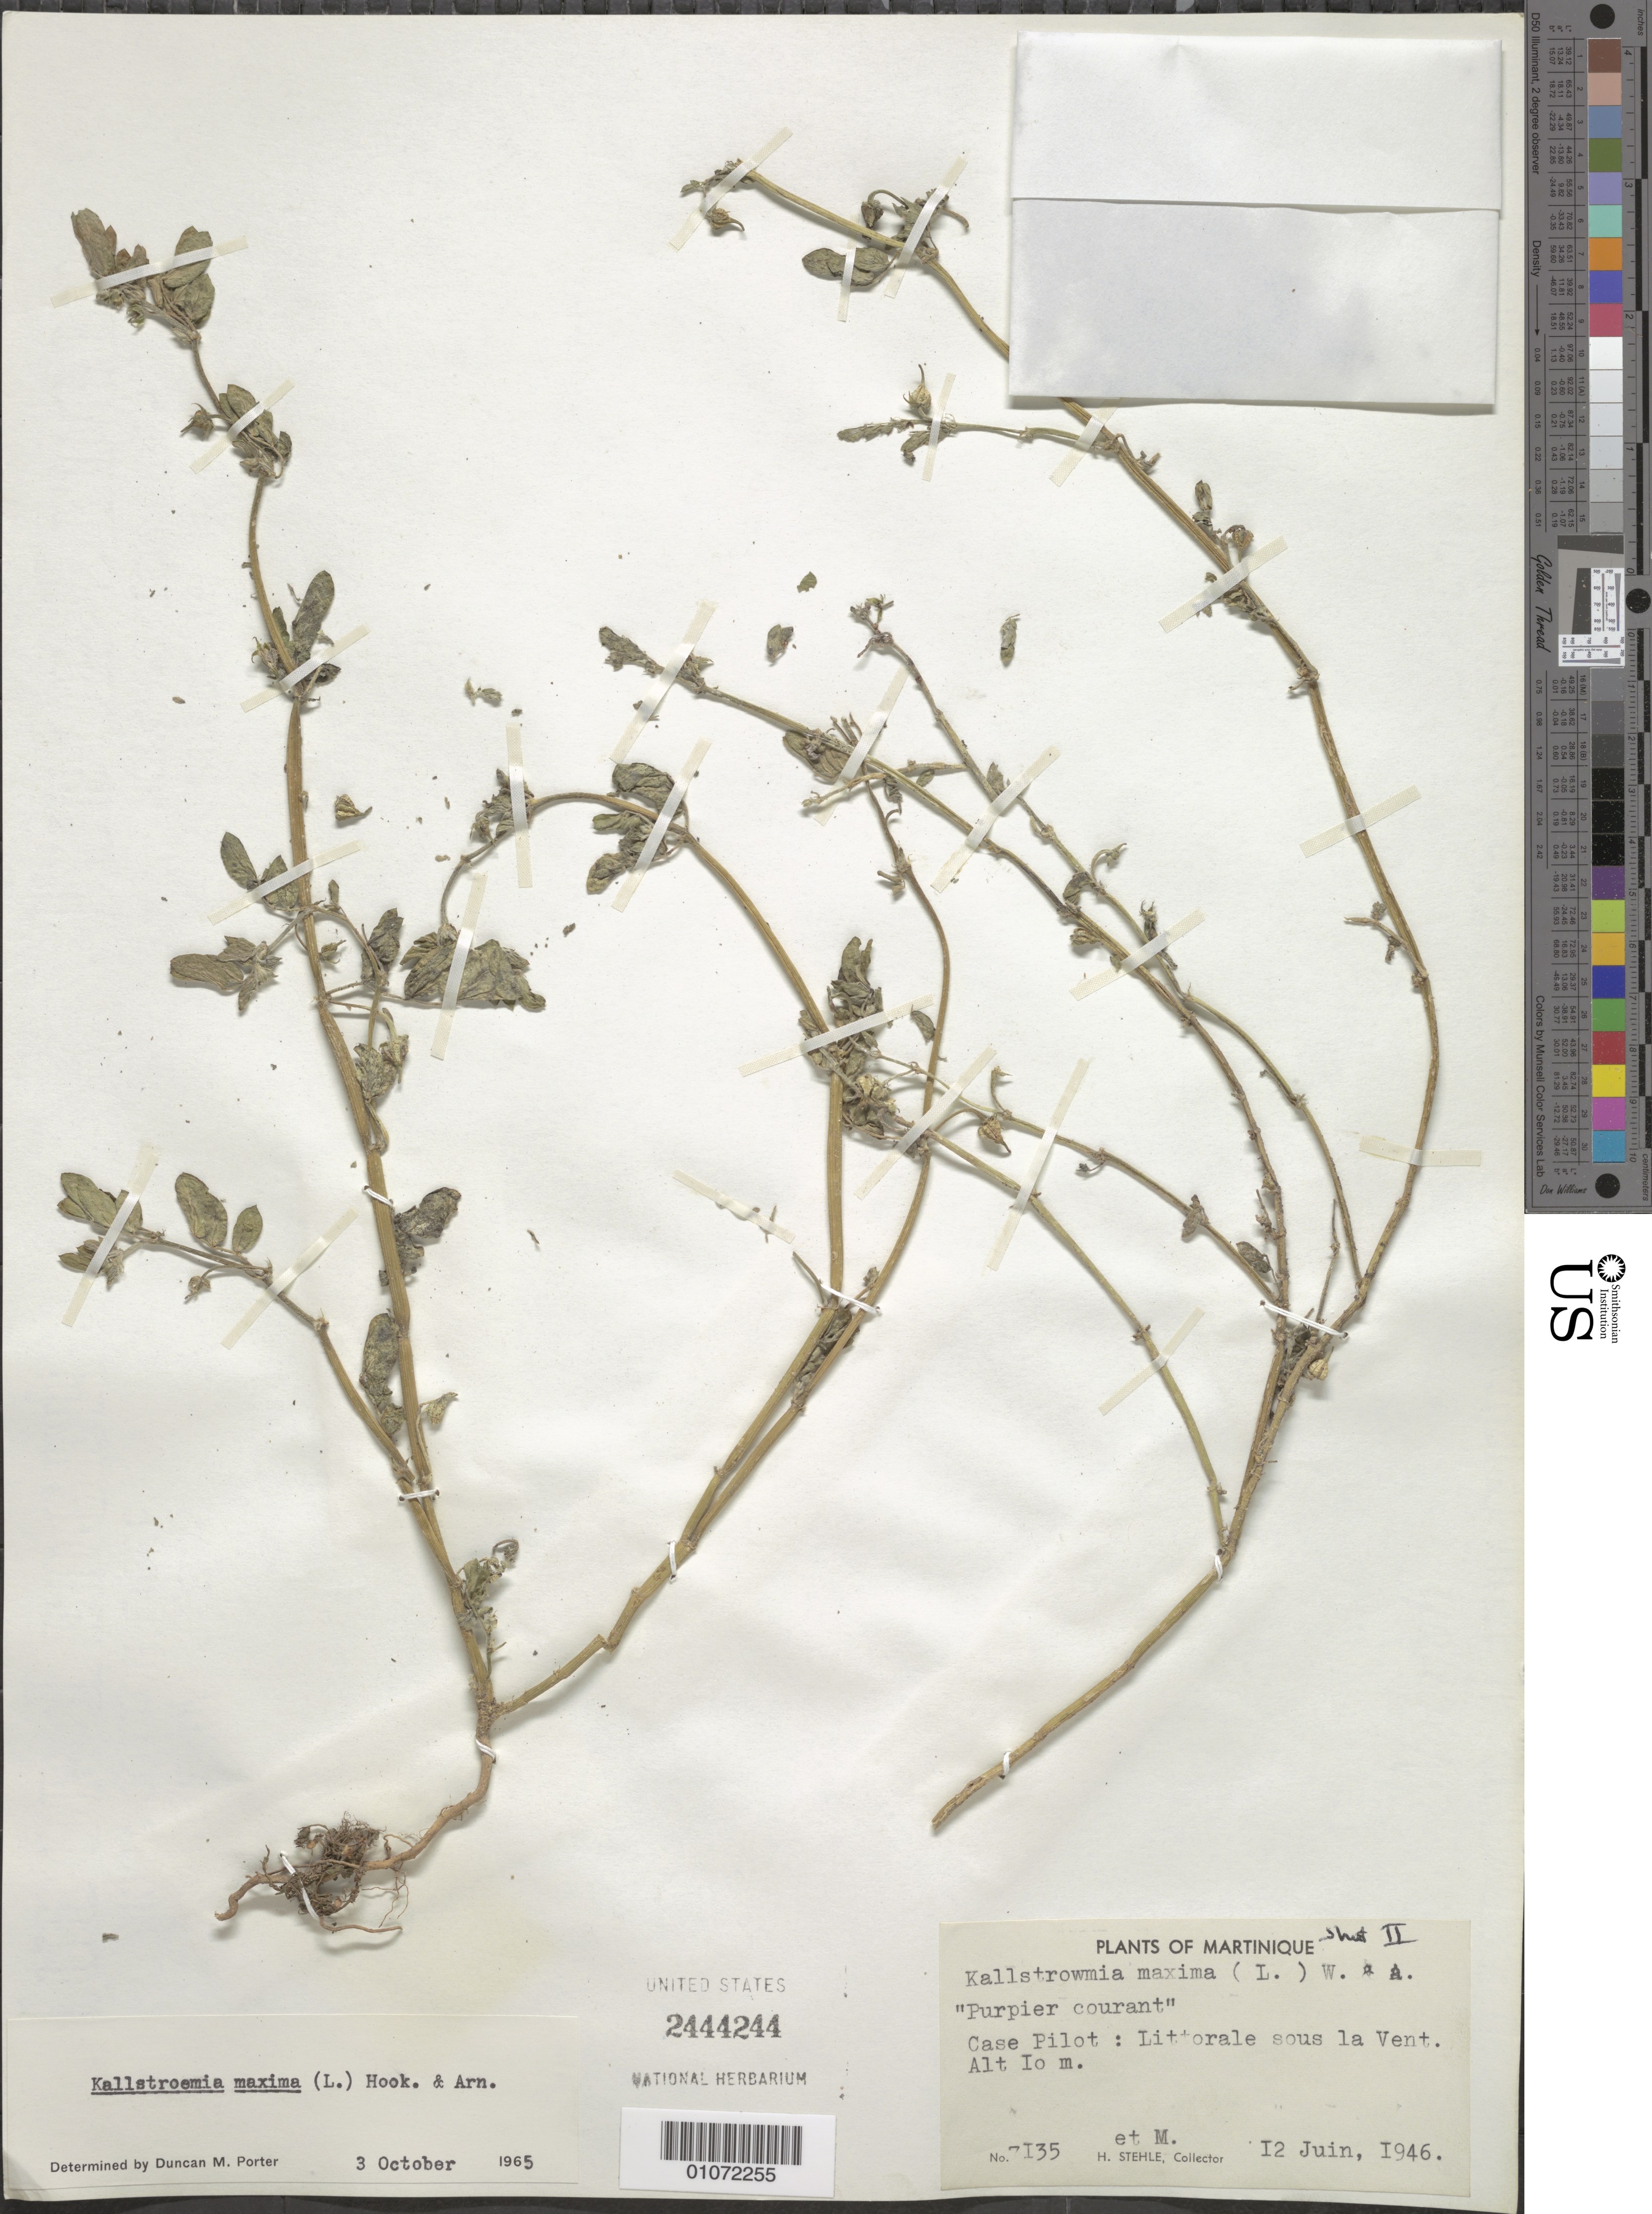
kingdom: Plantae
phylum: Tracheophyta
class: Magnoliopsida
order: Zygophyllales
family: Zygophyllaceae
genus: Kallstroemia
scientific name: Kallstroemia maxima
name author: (L.) Hook. & Arn.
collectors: H. Stehlé & M. Stehlé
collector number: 7135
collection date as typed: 12 Jun 1946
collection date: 1946-06-12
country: Martinique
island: Martinique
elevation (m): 10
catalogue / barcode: US 2444244